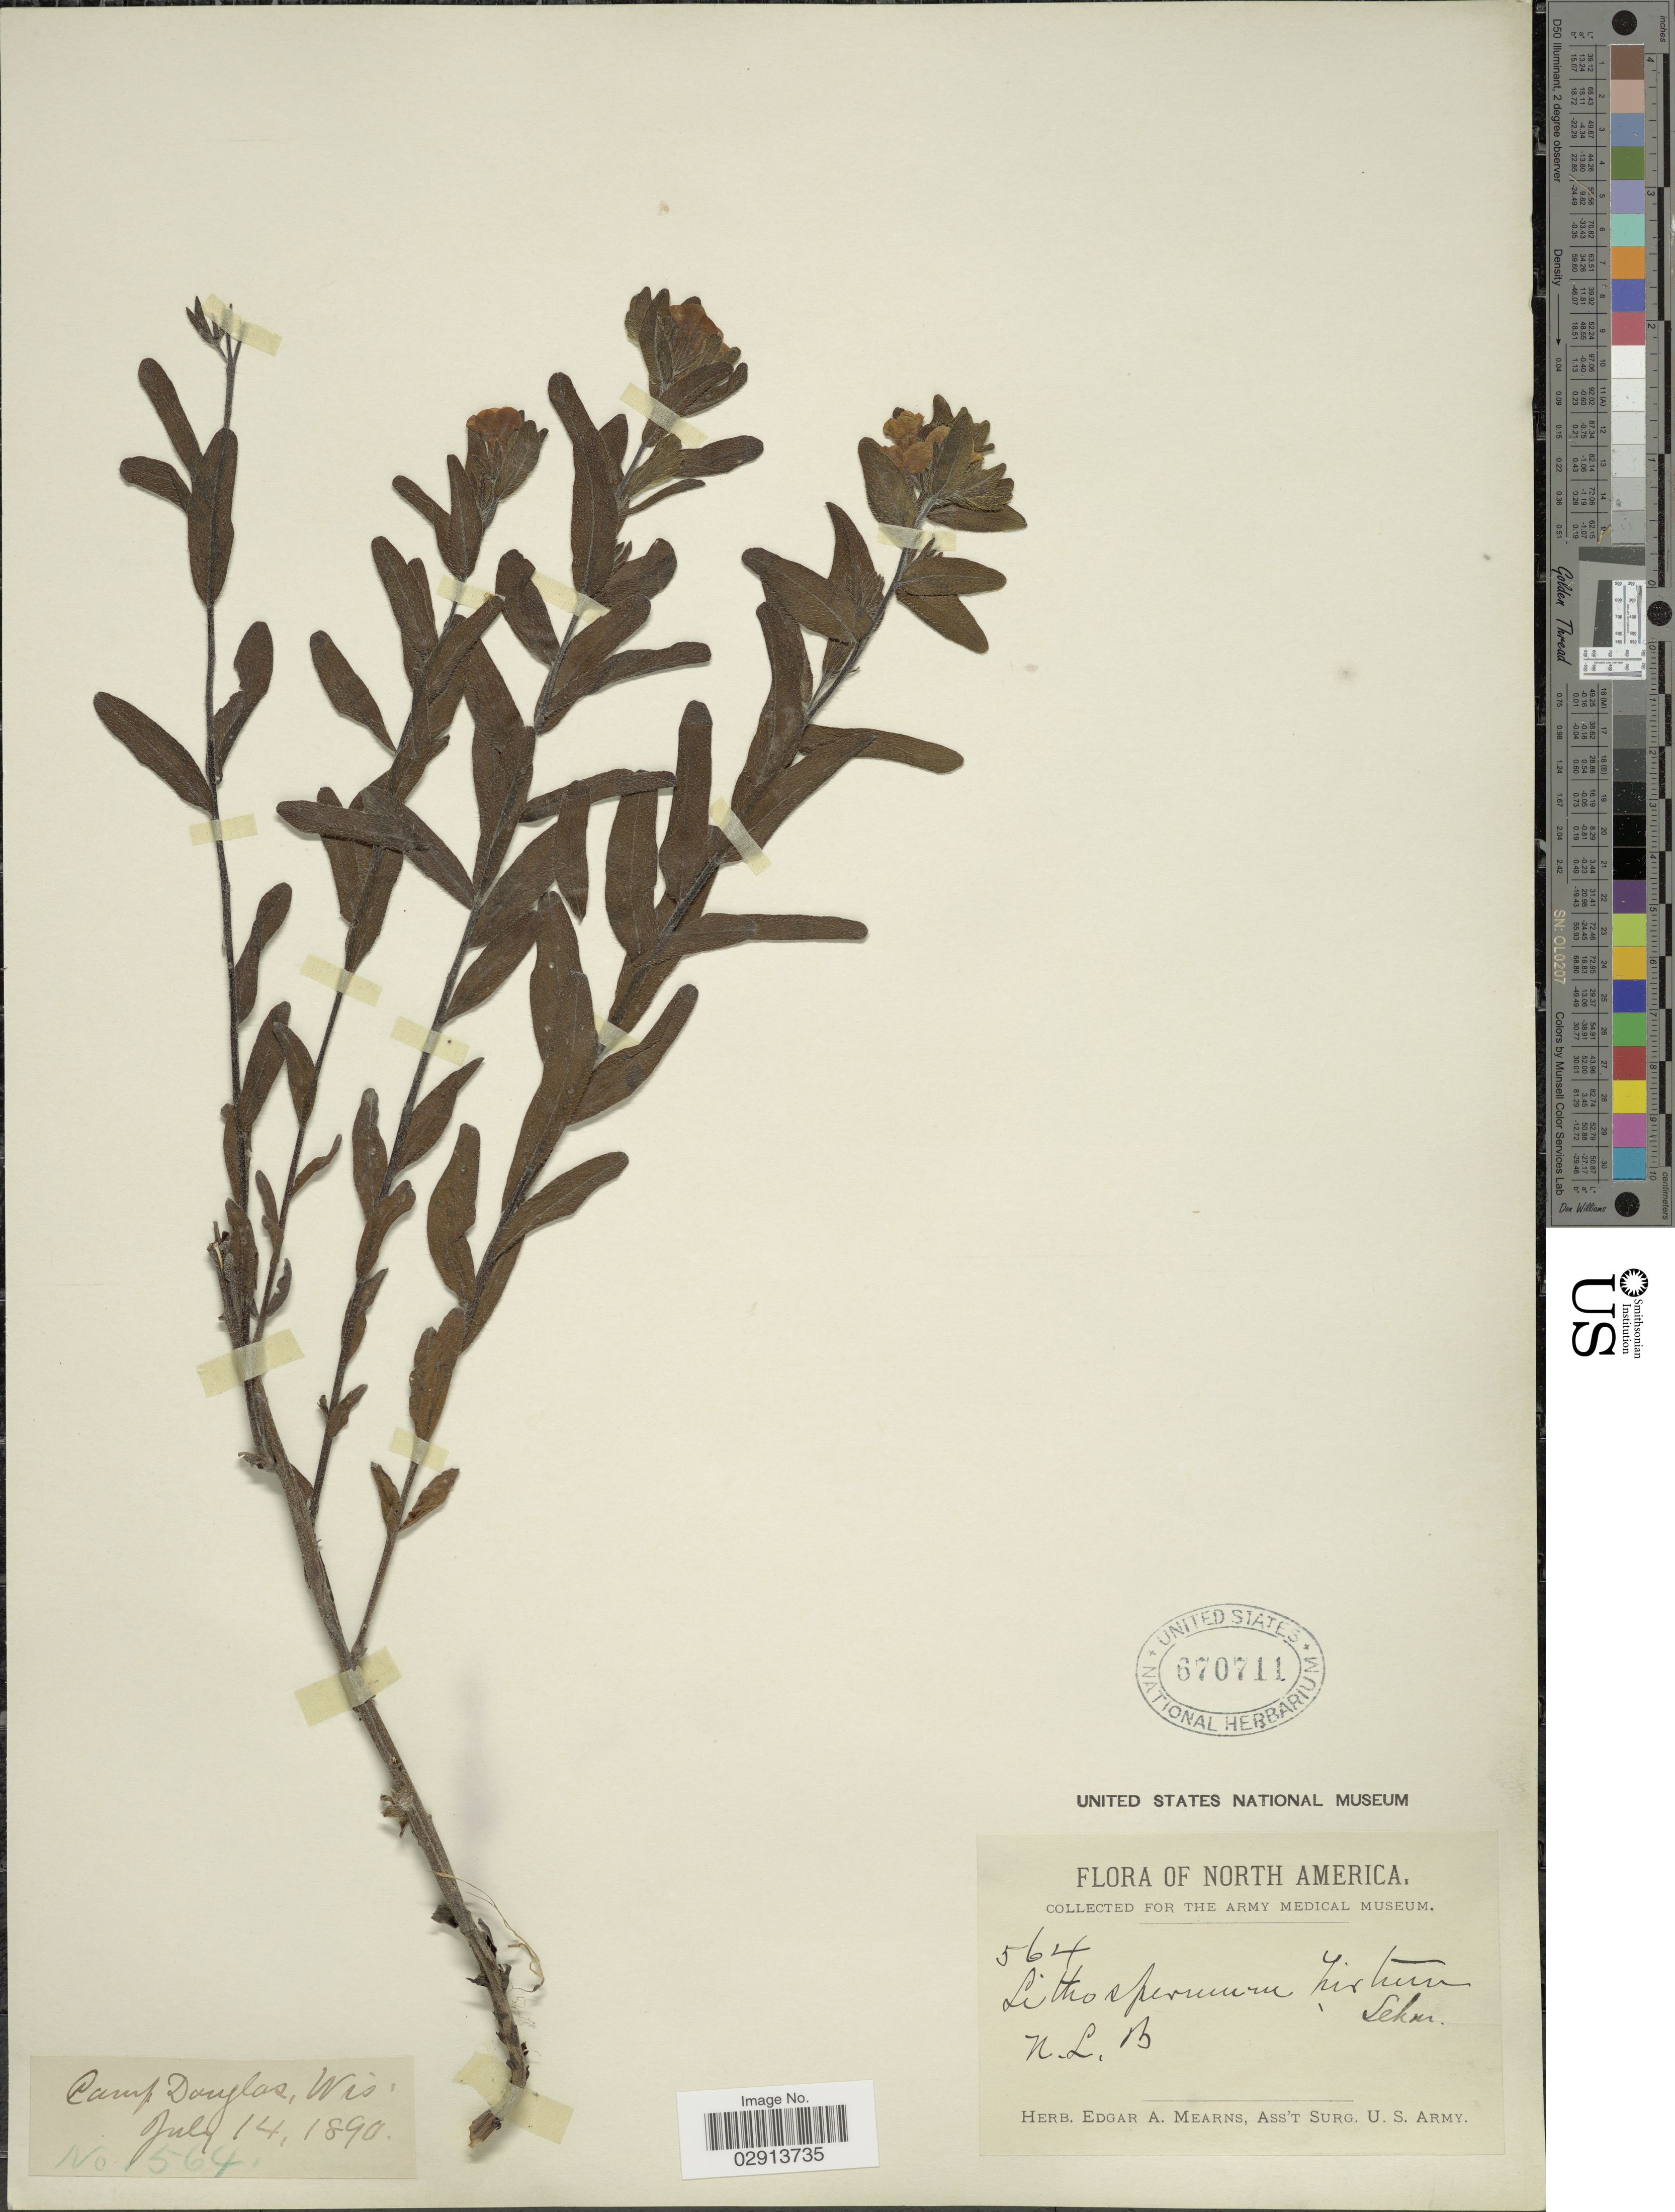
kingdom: Plantae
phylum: Tracheophyta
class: Magnoliopsida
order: Boraginales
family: Boraginaceae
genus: Lithospermum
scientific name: Lithospermum caroliniense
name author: (J.F. Gmel.) MacMill.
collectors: ex herb. Edgar A. Mearns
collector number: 564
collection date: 1890-07-14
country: United States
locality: Camp Douglas.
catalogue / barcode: US 670711